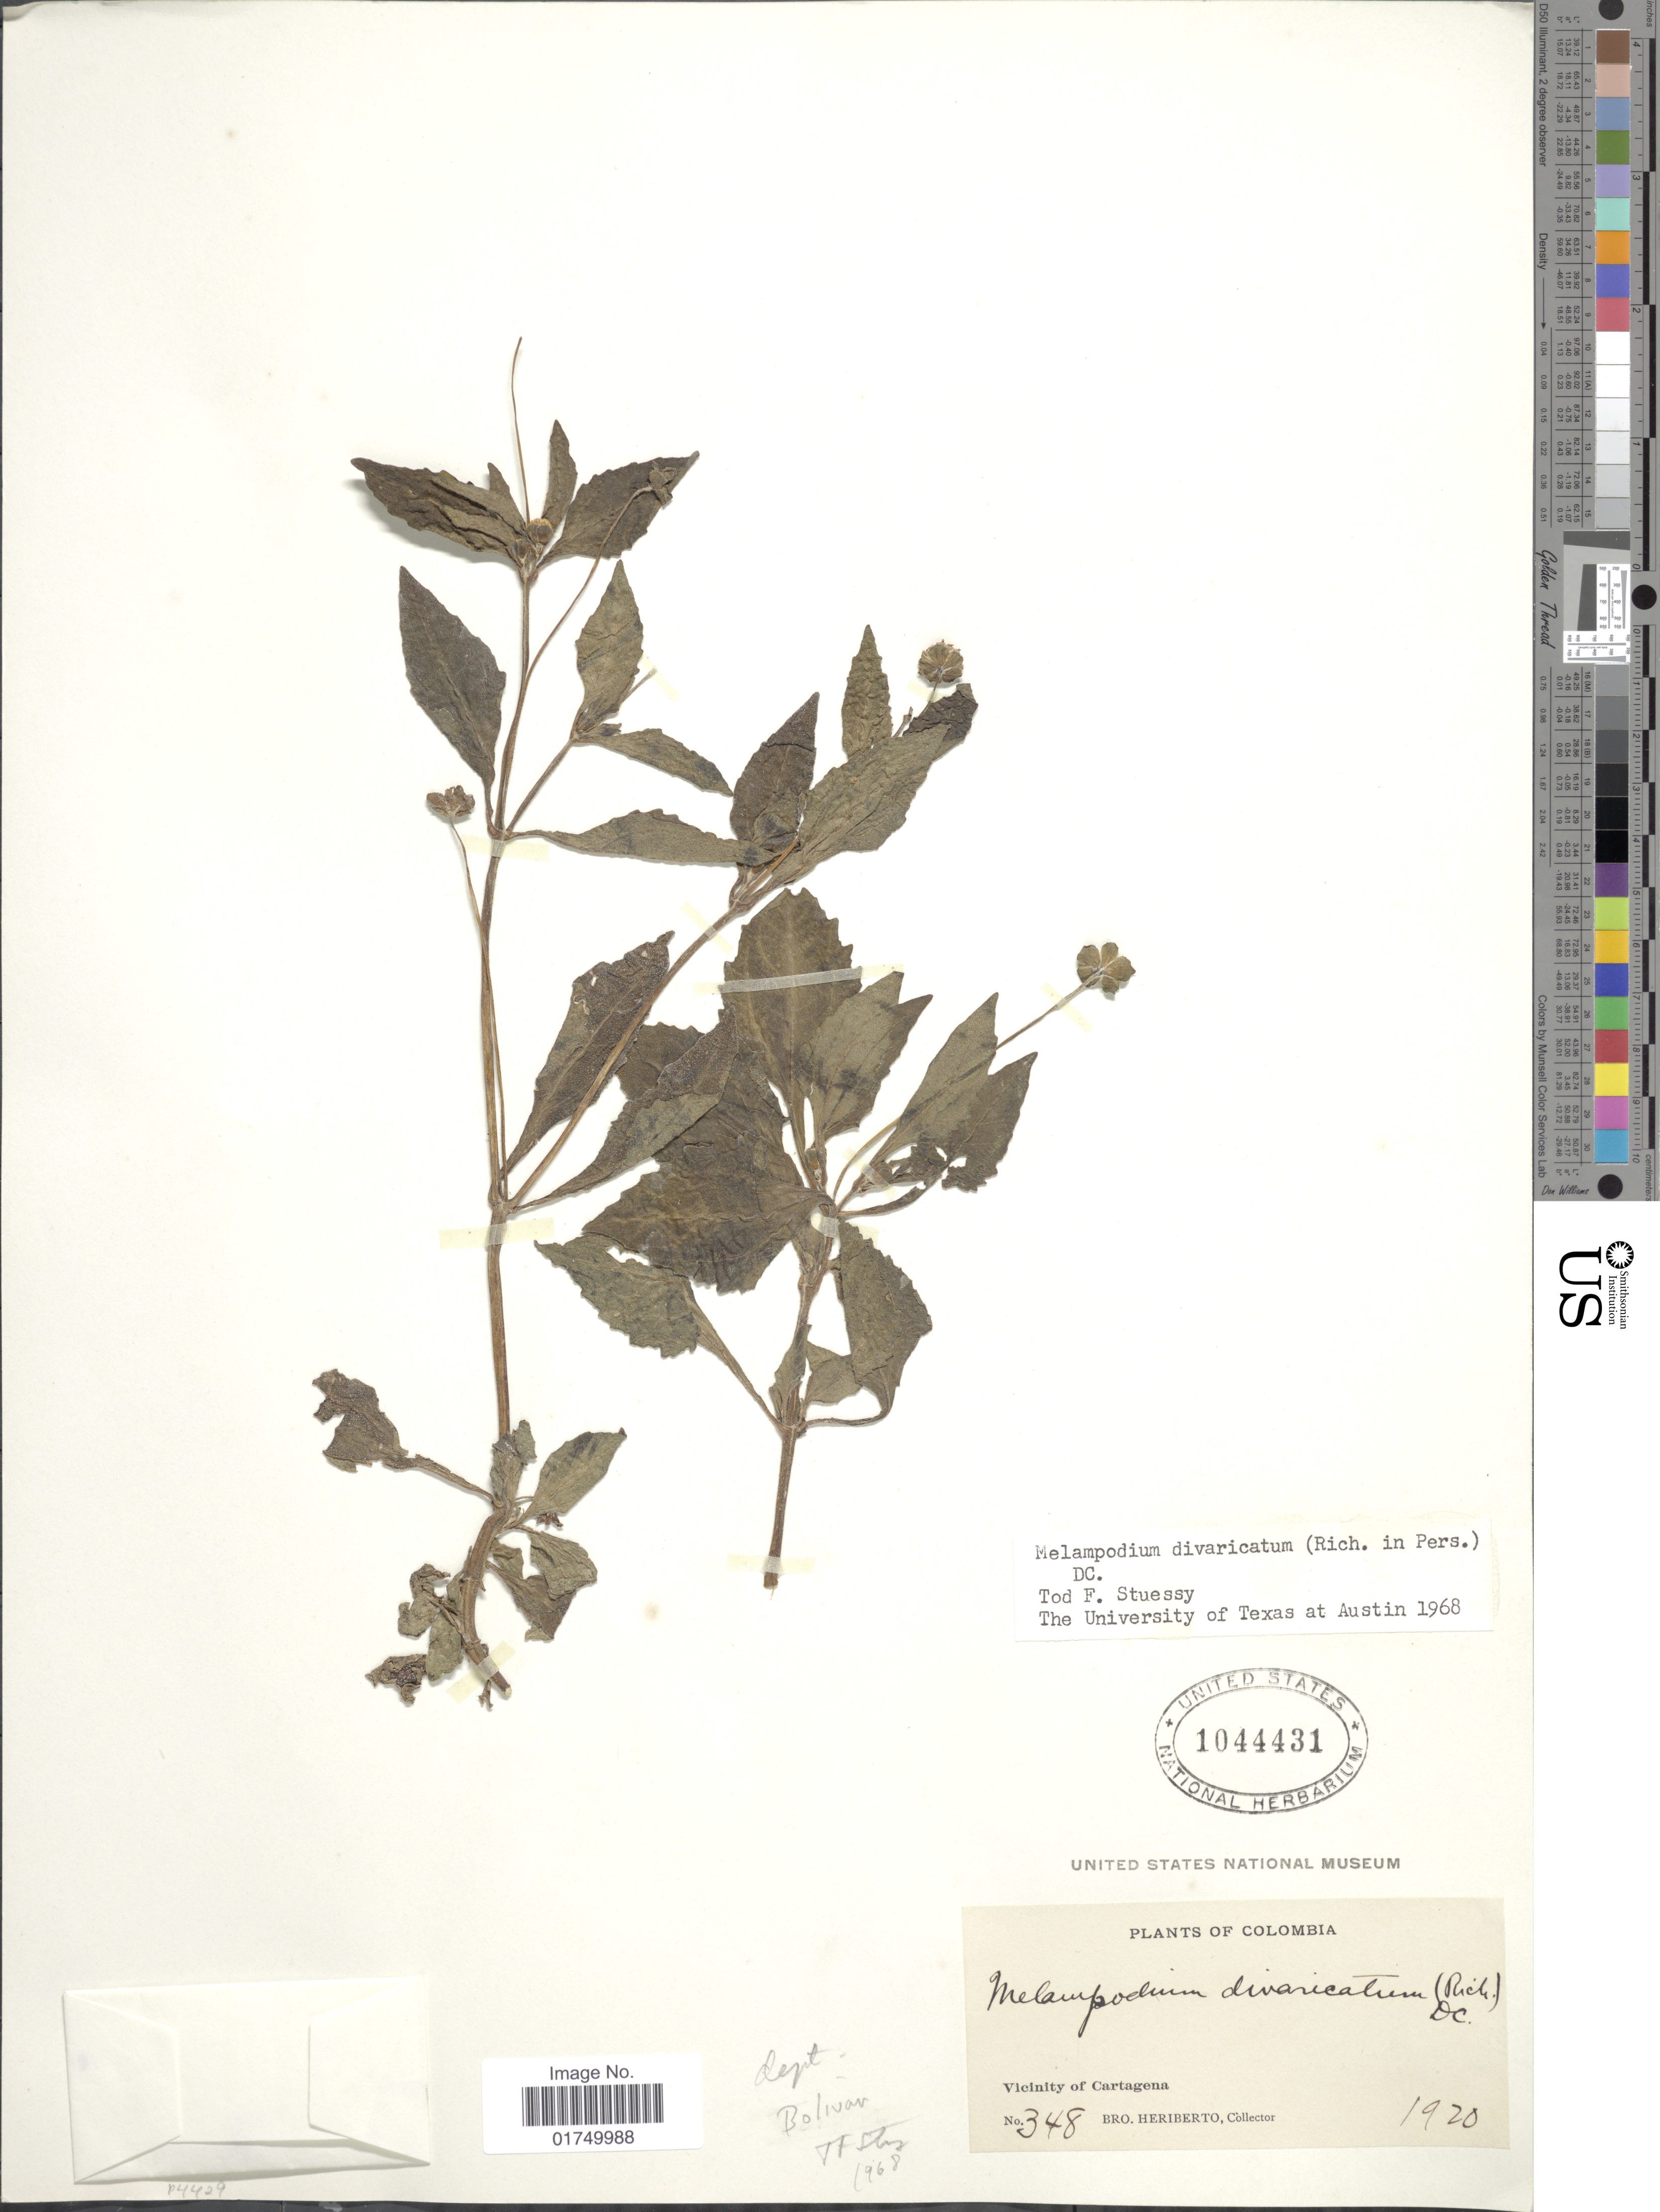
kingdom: Plantae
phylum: Tracheophyta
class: Magnoliopsida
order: Asterales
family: Asteraceae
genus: Melampodium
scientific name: Melampodium divaricatum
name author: (Rich.) DC.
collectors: B. Heriberto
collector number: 348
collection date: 1920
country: Colombia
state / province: Bolívar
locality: Dept. Bolivar. Vicinity of Cartagena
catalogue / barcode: US 1044431